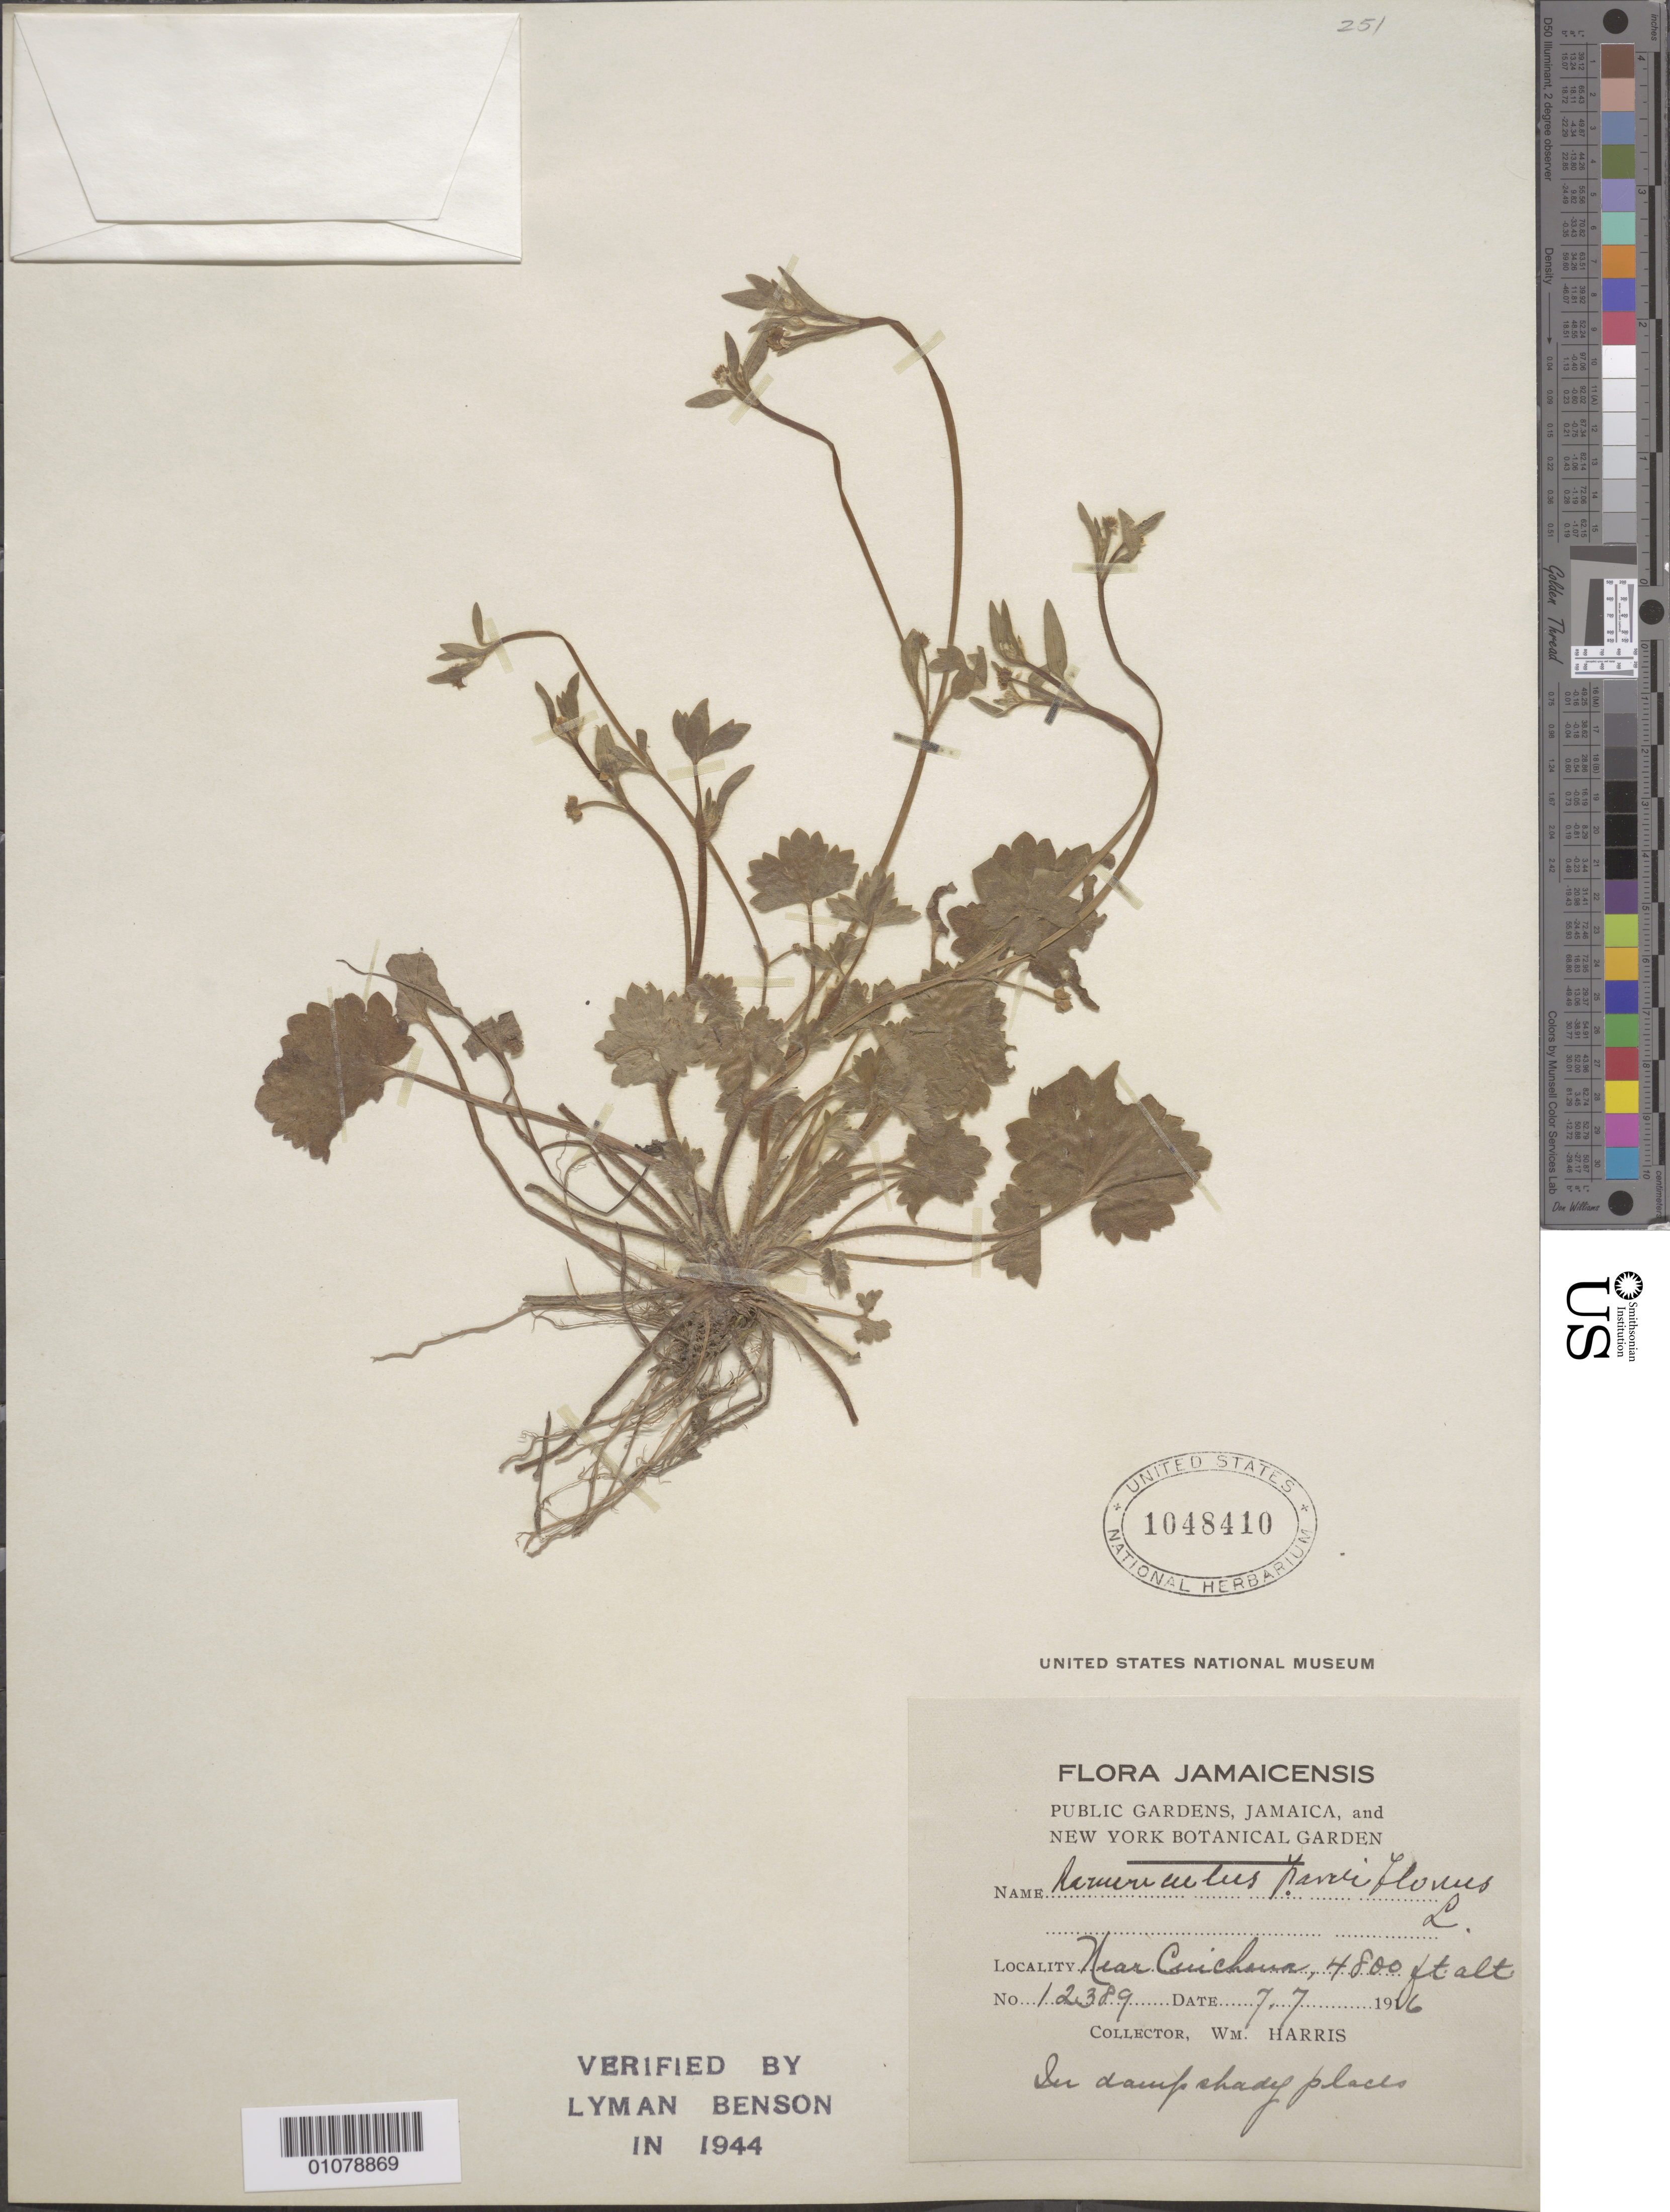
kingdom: Plantae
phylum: Tracheophyta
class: Magnoliopsida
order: Ranunculales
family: Ranunculaceae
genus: Ranunculus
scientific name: Ranunculus parviflorus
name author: L.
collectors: W. Harris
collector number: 12389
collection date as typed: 07 Jul 1916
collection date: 1916-07-07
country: Jamaica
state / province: Portland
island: Jamaica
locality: Near Cinchona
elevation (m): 1463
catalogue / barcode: US 1048410